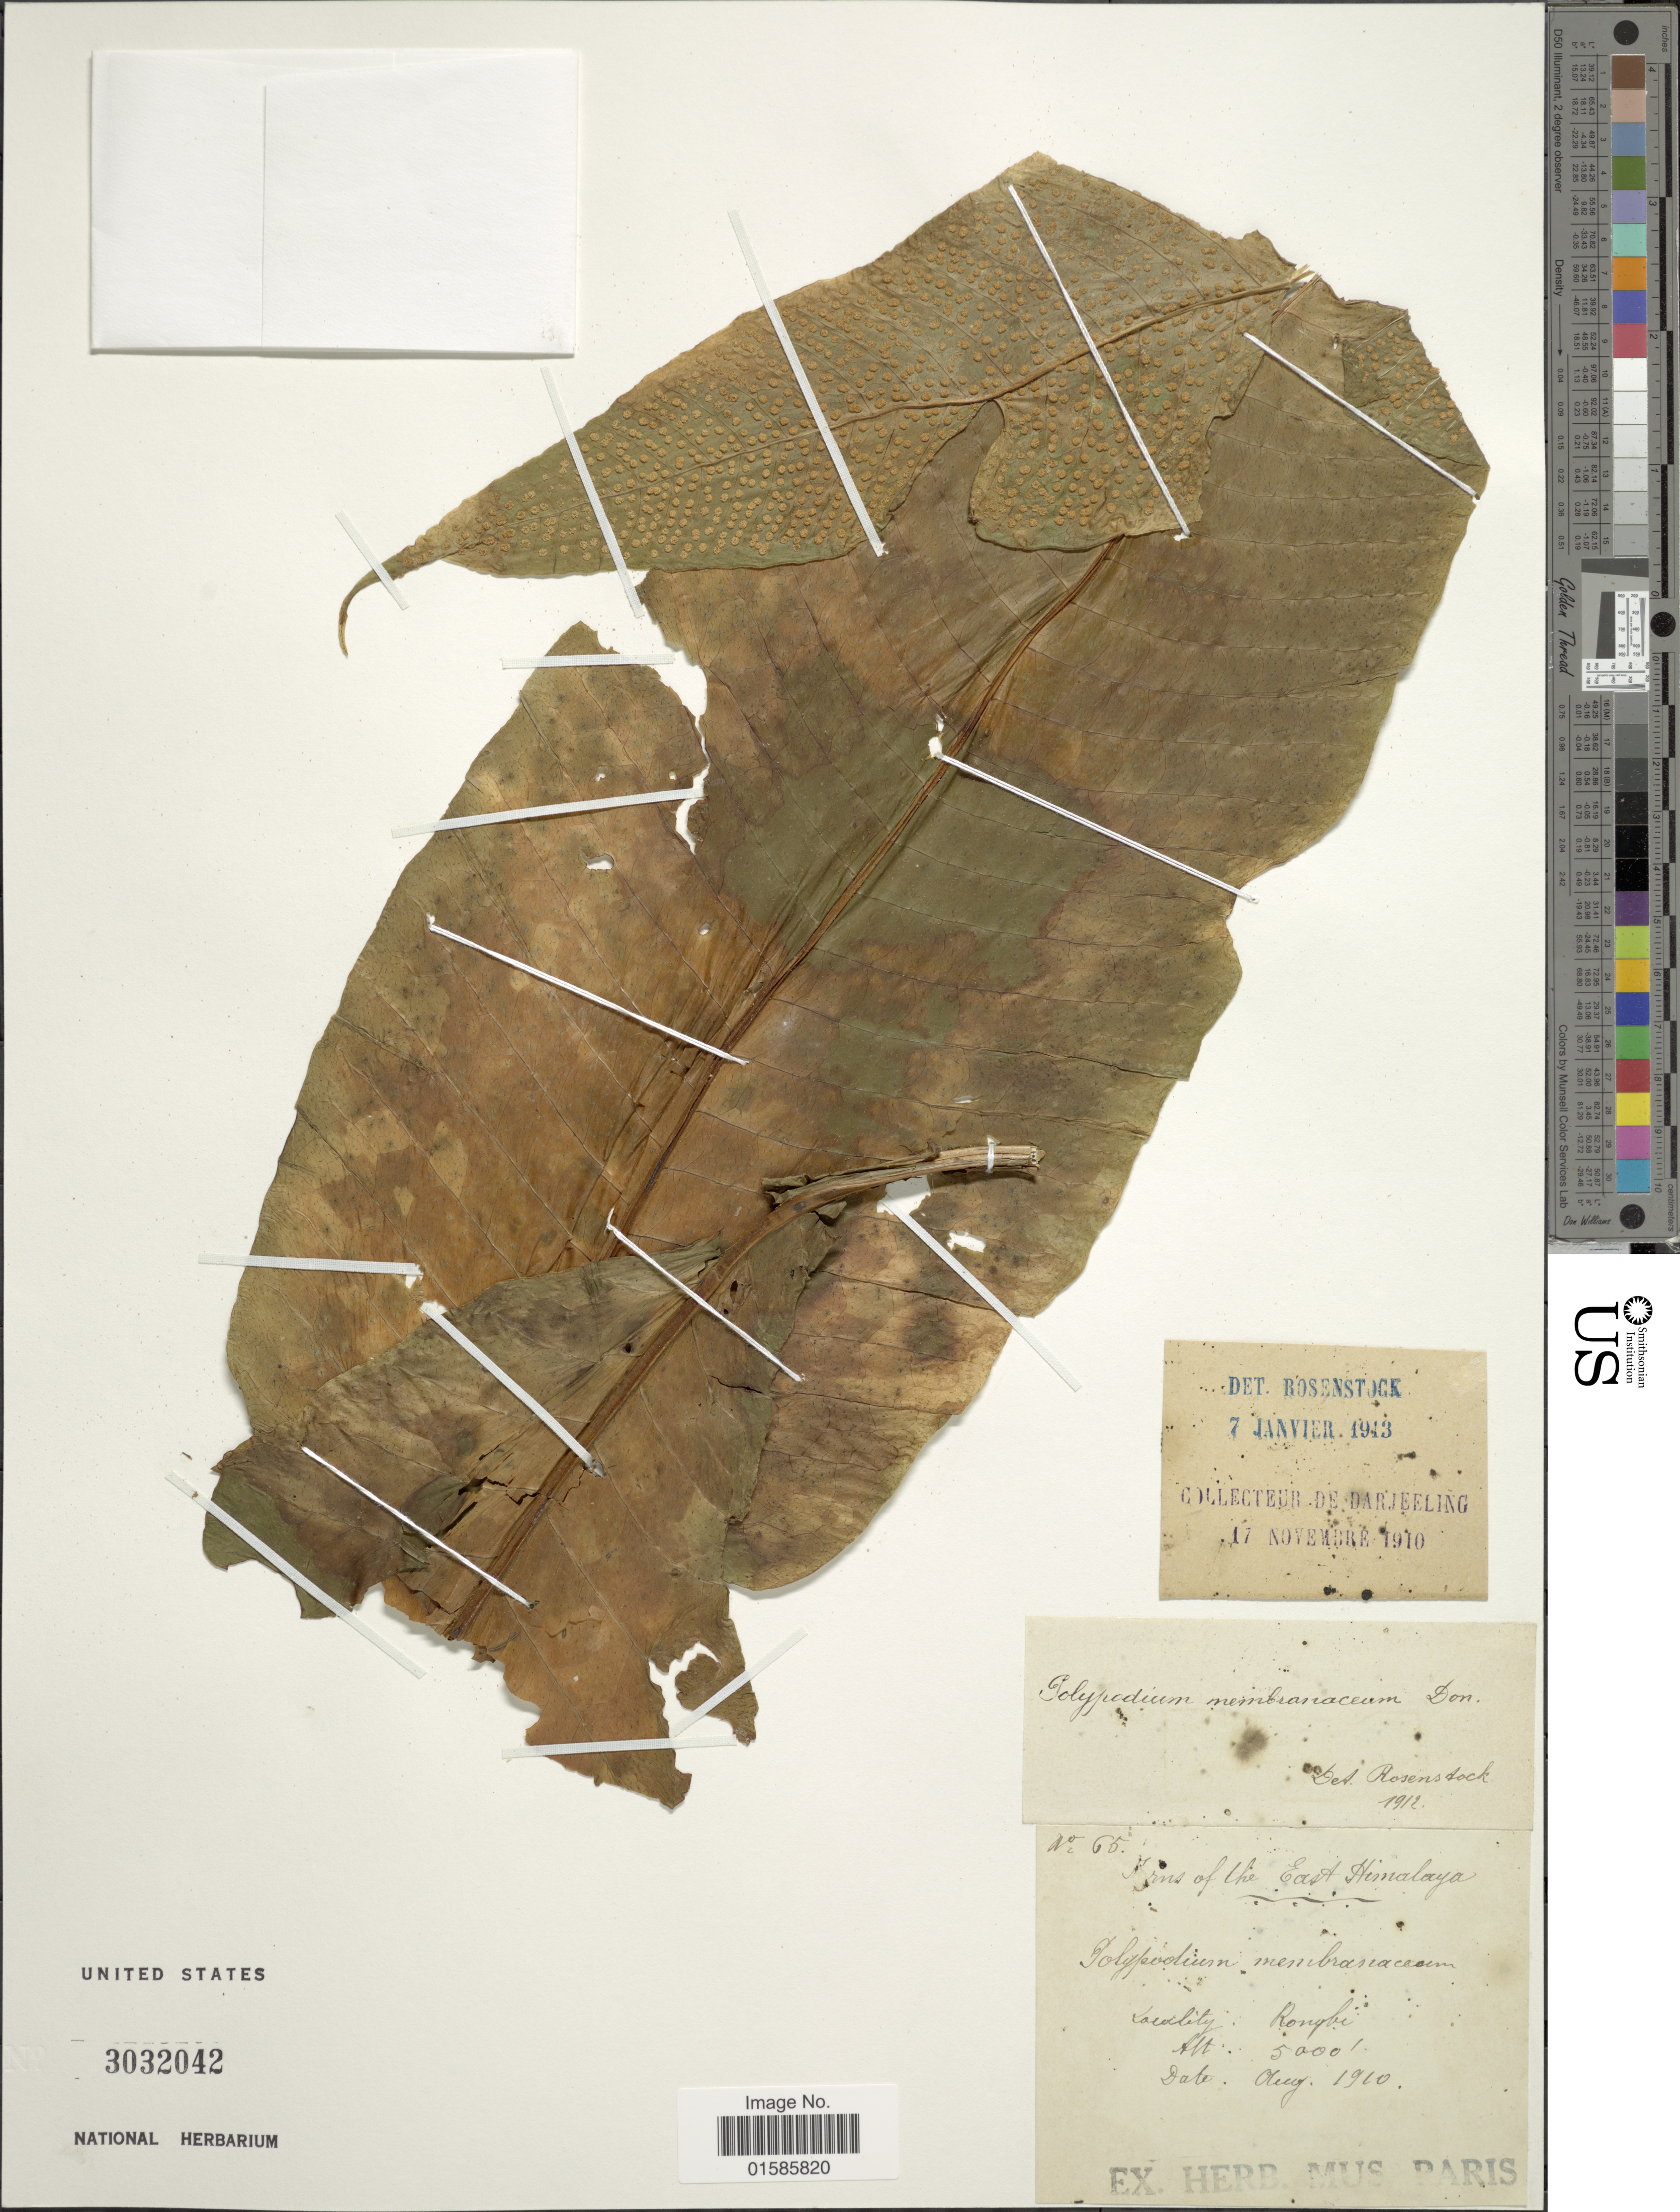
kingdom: Plantae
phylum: Tracheophyta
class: Polypodiopsida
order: Polypodiales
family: Polypodiaceae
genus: Microsorum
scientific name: Microsorum membranaceum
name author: (D. Don) Ching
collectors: ex herb. Mus. Paris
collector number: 65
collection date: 1910-08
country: India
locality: The East Himalaya, Ronope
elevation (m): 1524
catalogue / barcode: US 3032042